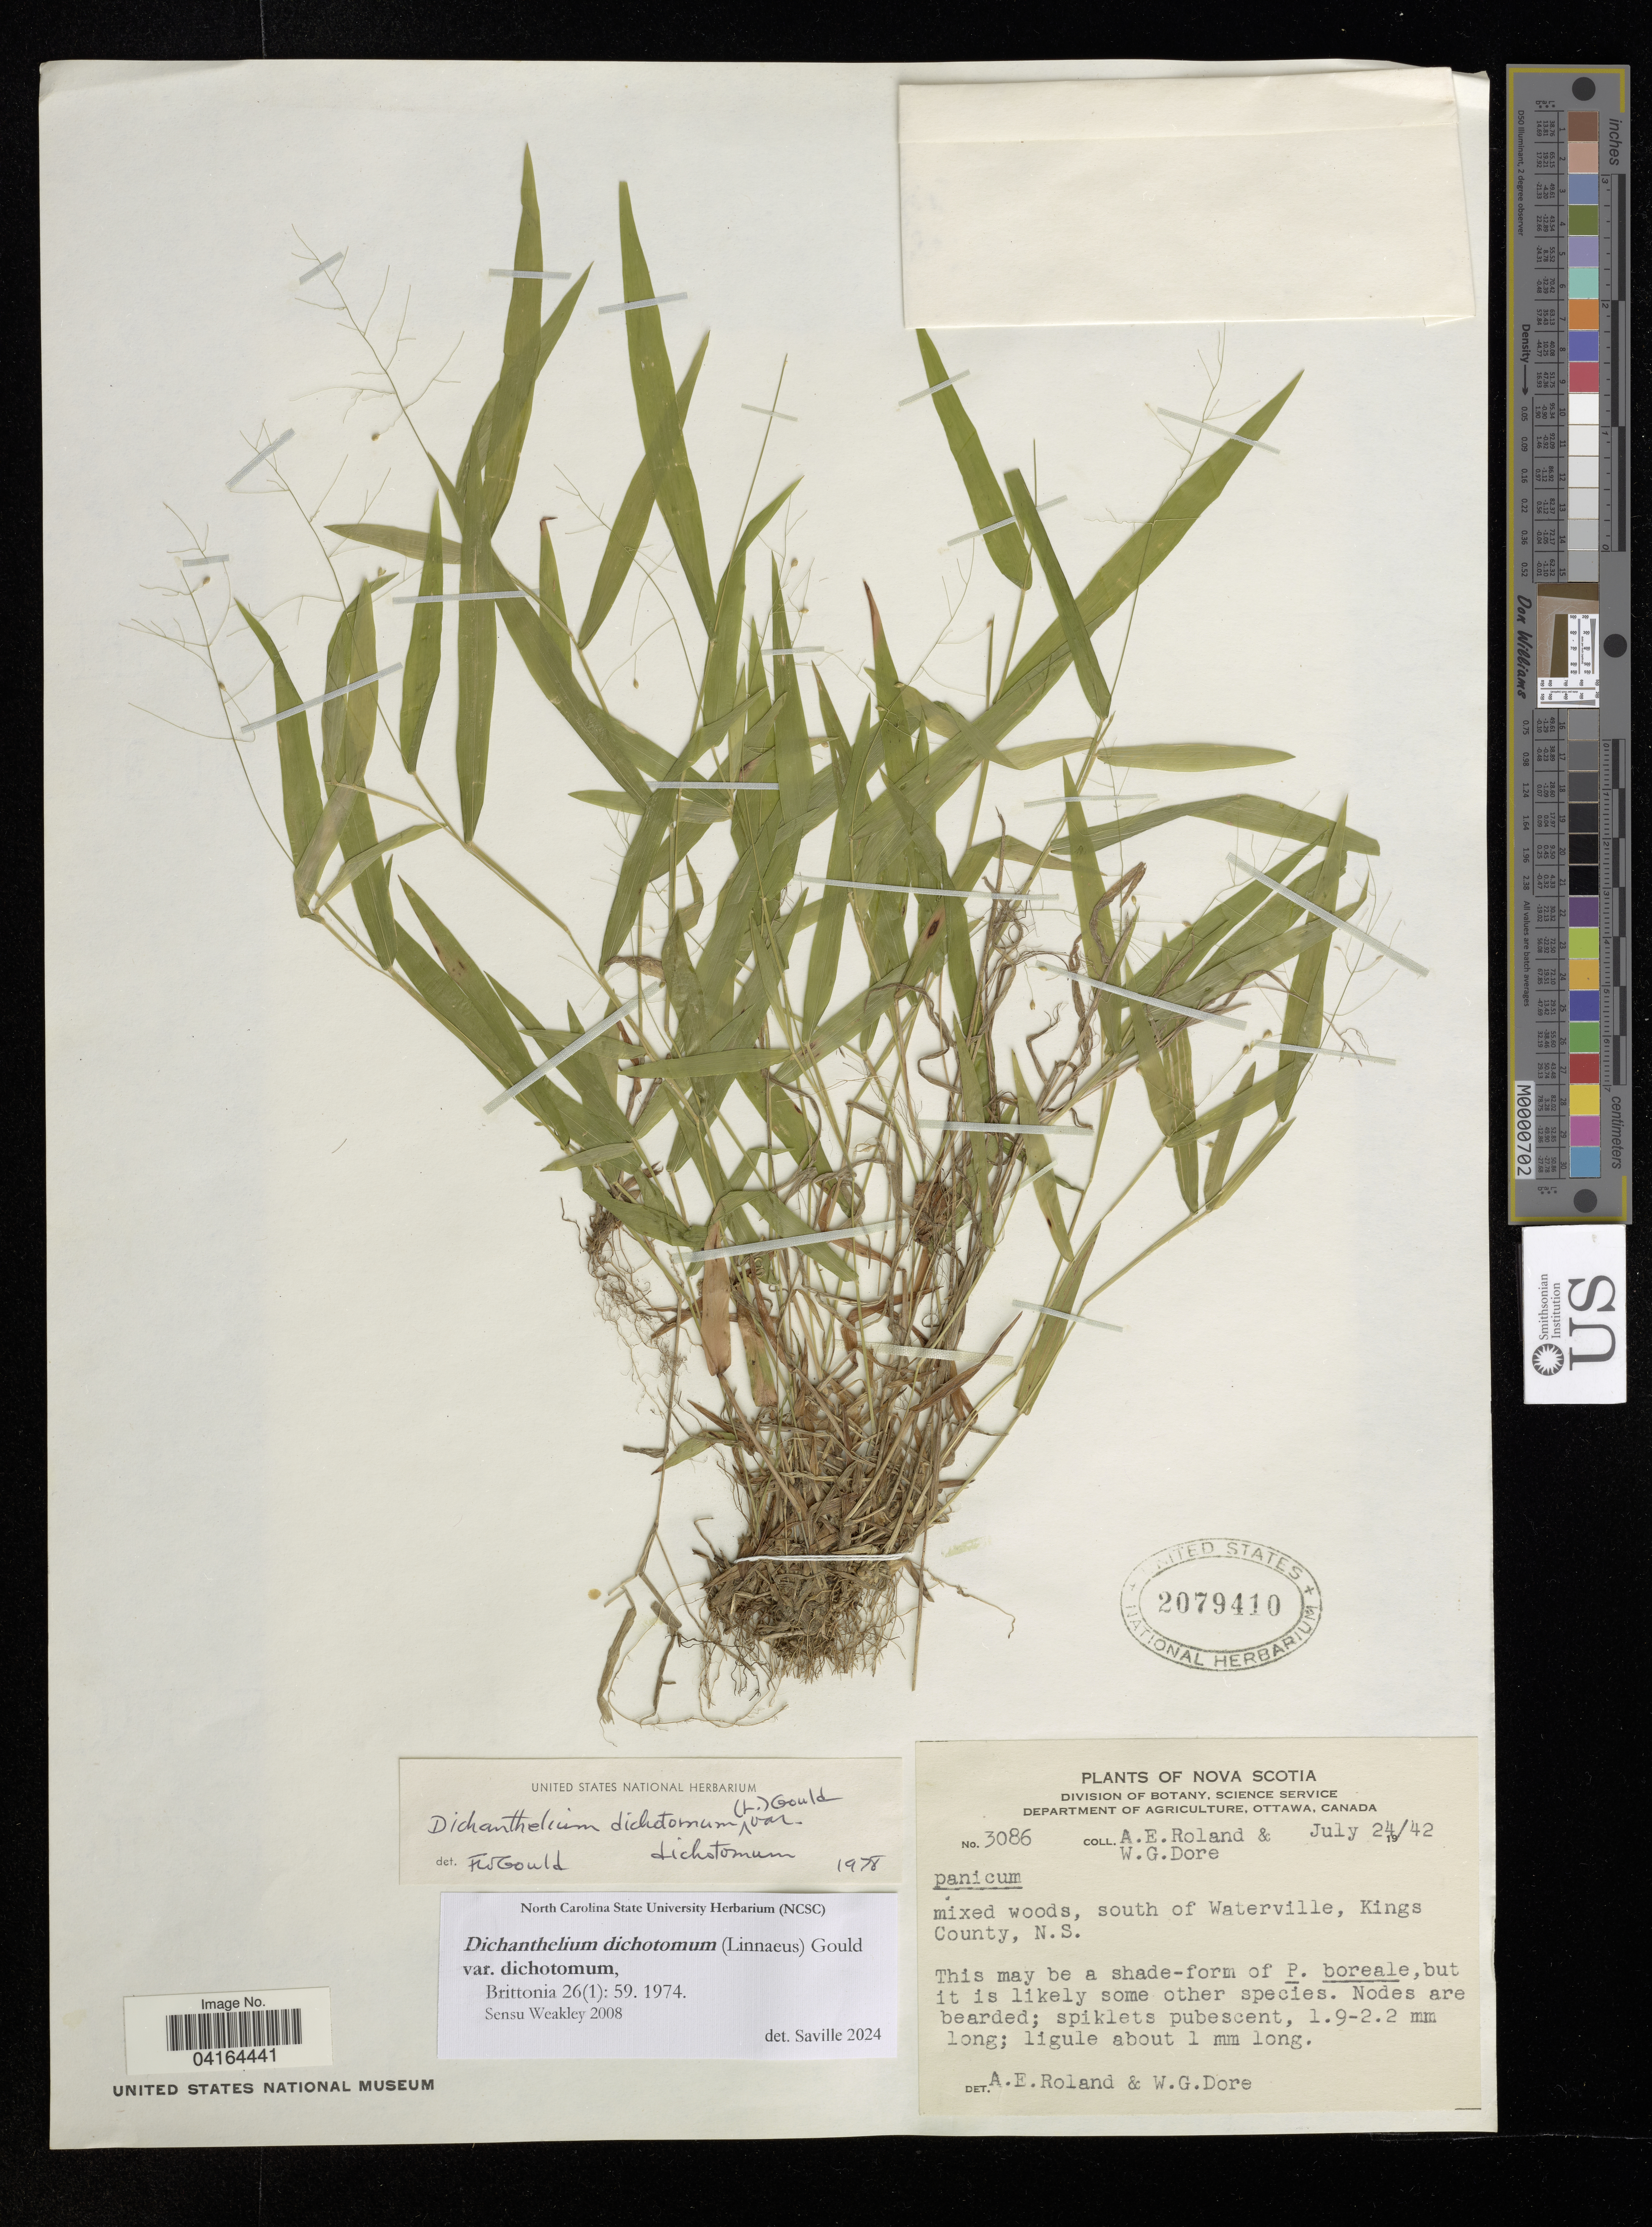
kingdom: Plantae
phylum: Tracheophyta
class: Liliopsida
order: Poales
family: Poaceae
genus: Dichanthelium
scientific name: Dichanthelium dichotomum var. dichotomum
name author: (L.) Gould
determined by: Saville, A. C., (NCSC), North Carolina State University (UNITED STATES)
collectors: E. Roland & W. Dore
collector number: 3086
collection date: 1942-07-24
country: Canada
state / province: Nova Scotia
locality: Ottawa. South of Waterville, Kings County.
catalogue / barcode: US 2079410